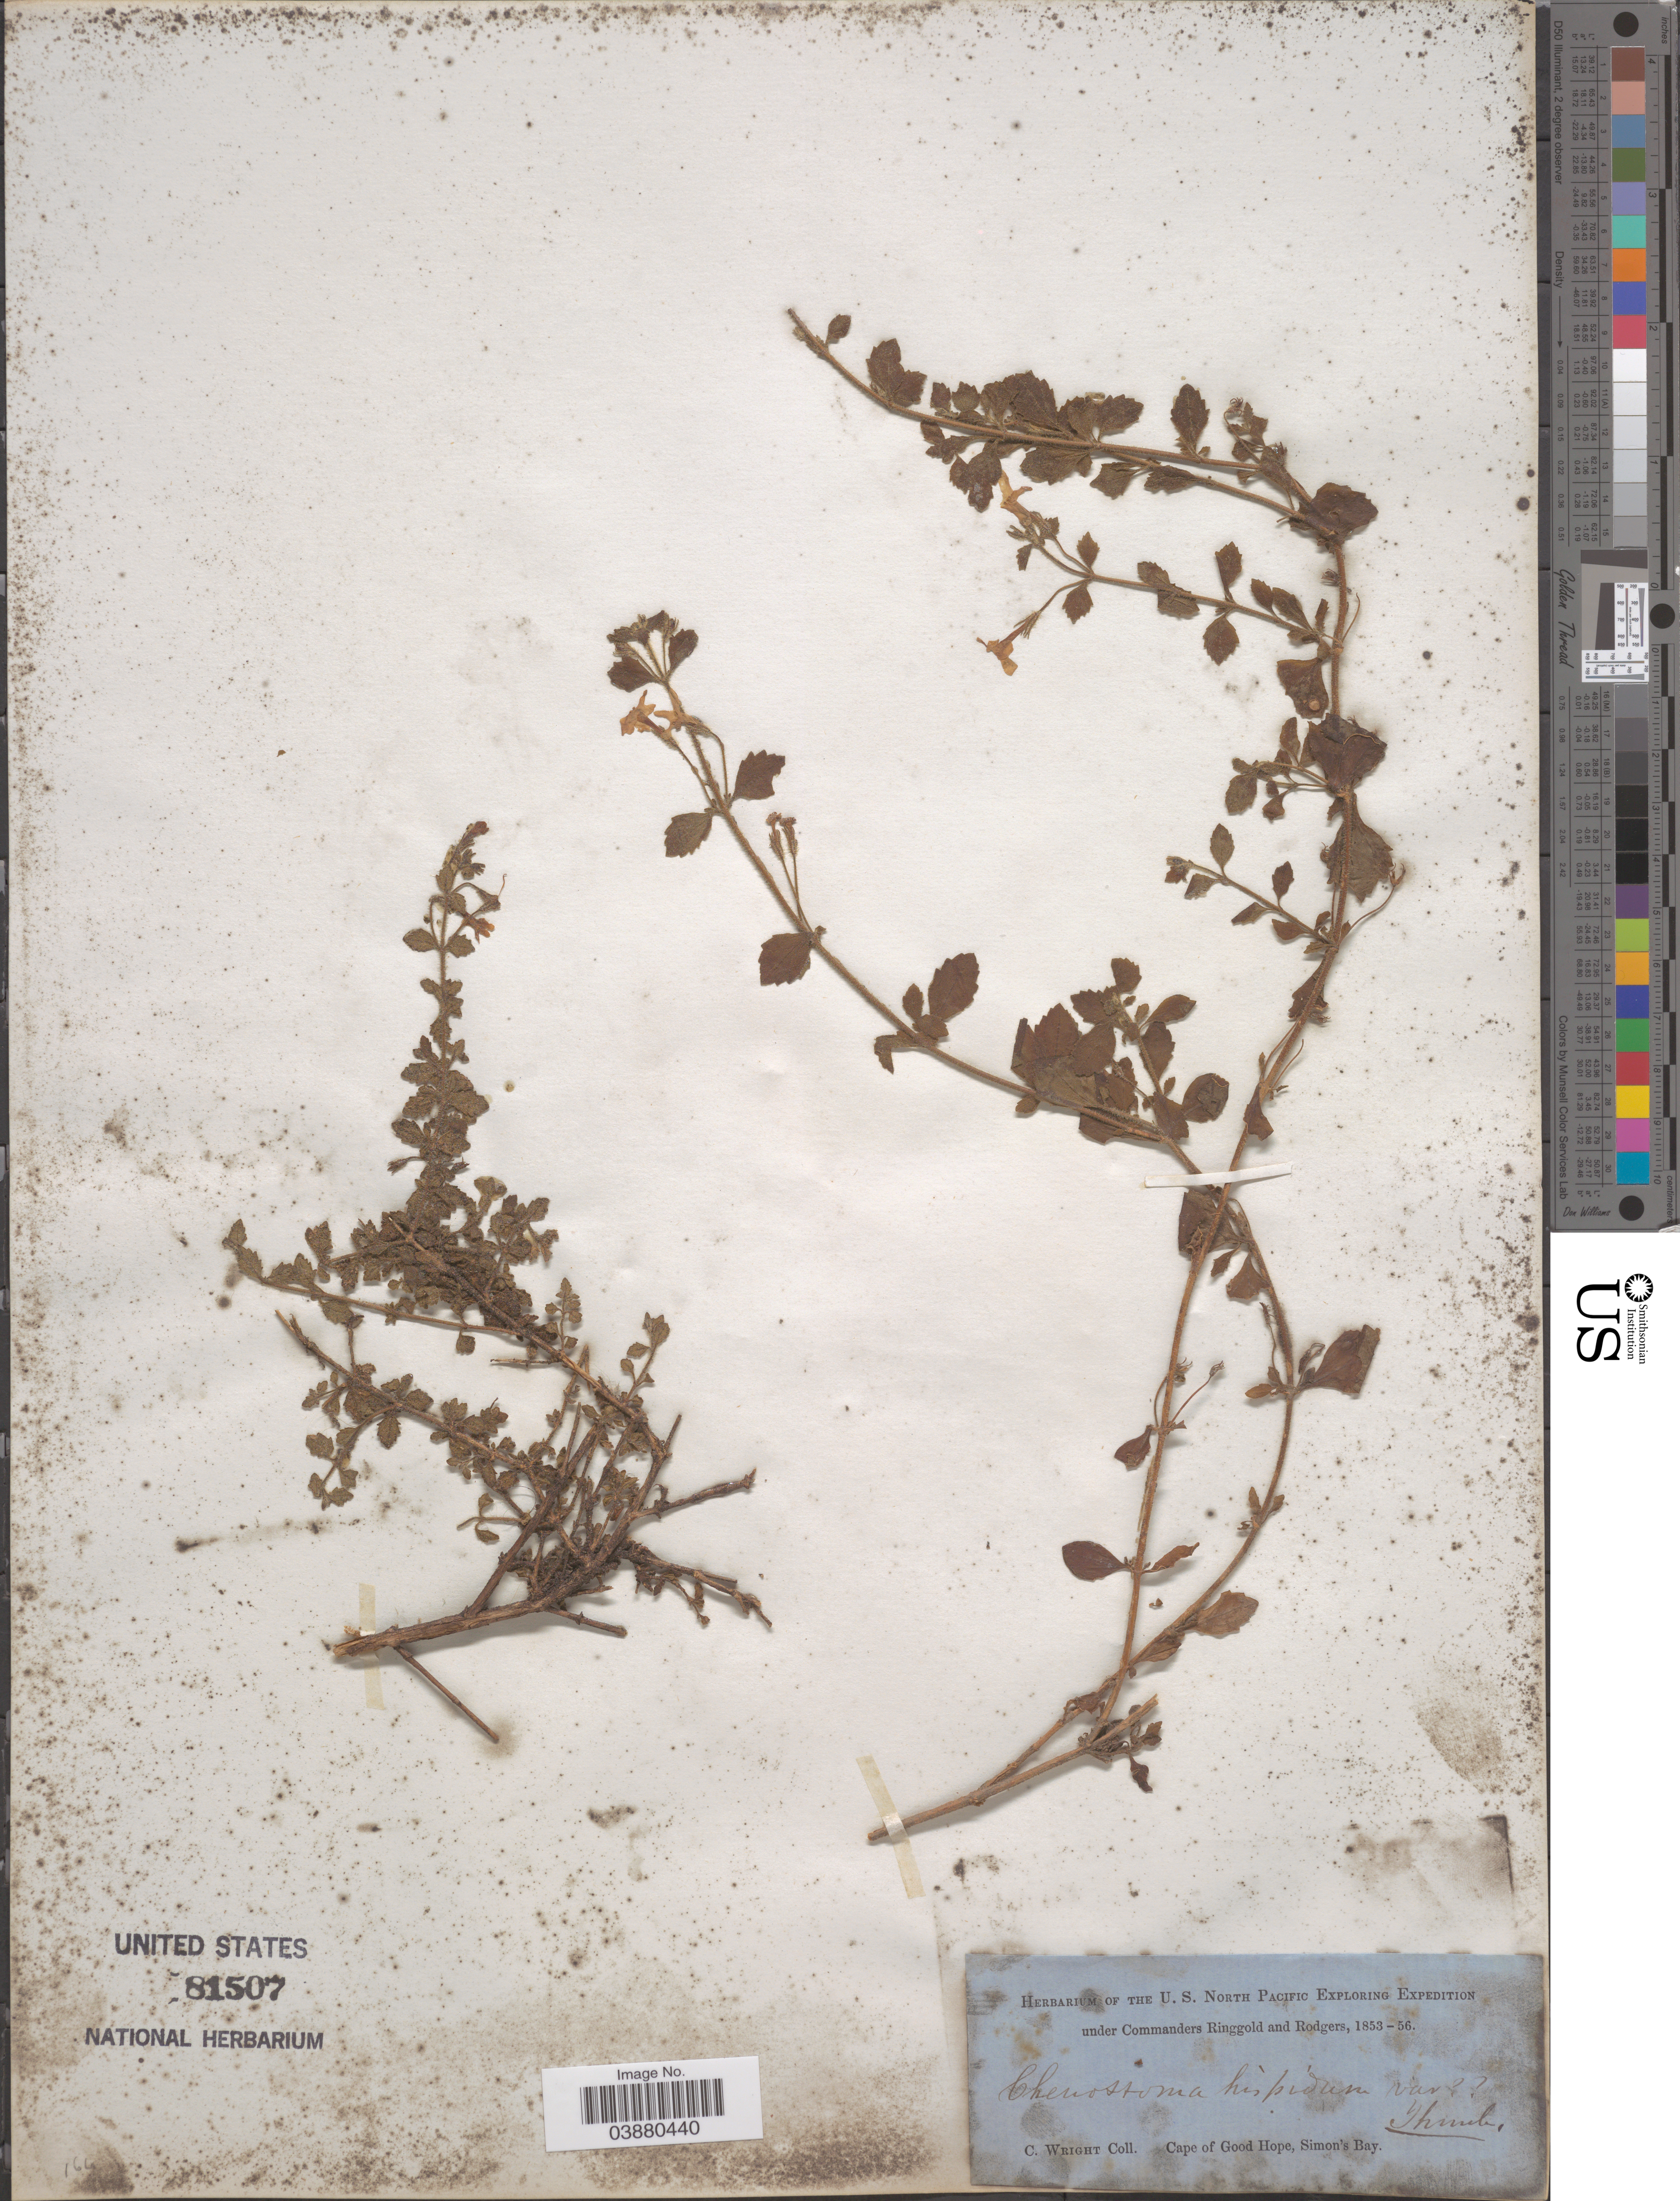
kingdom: Plantae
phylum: Tracheophyta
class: Magnoliopsida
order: Lamiales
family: Scrophulariaceae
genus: Sutera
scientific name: Sutera hispida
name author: (Thunb.) Druce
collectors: C. Wright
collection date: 1853/1856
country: South Africa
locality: Cape of Good Hope, Simon's Bay.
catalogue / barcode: US 81507